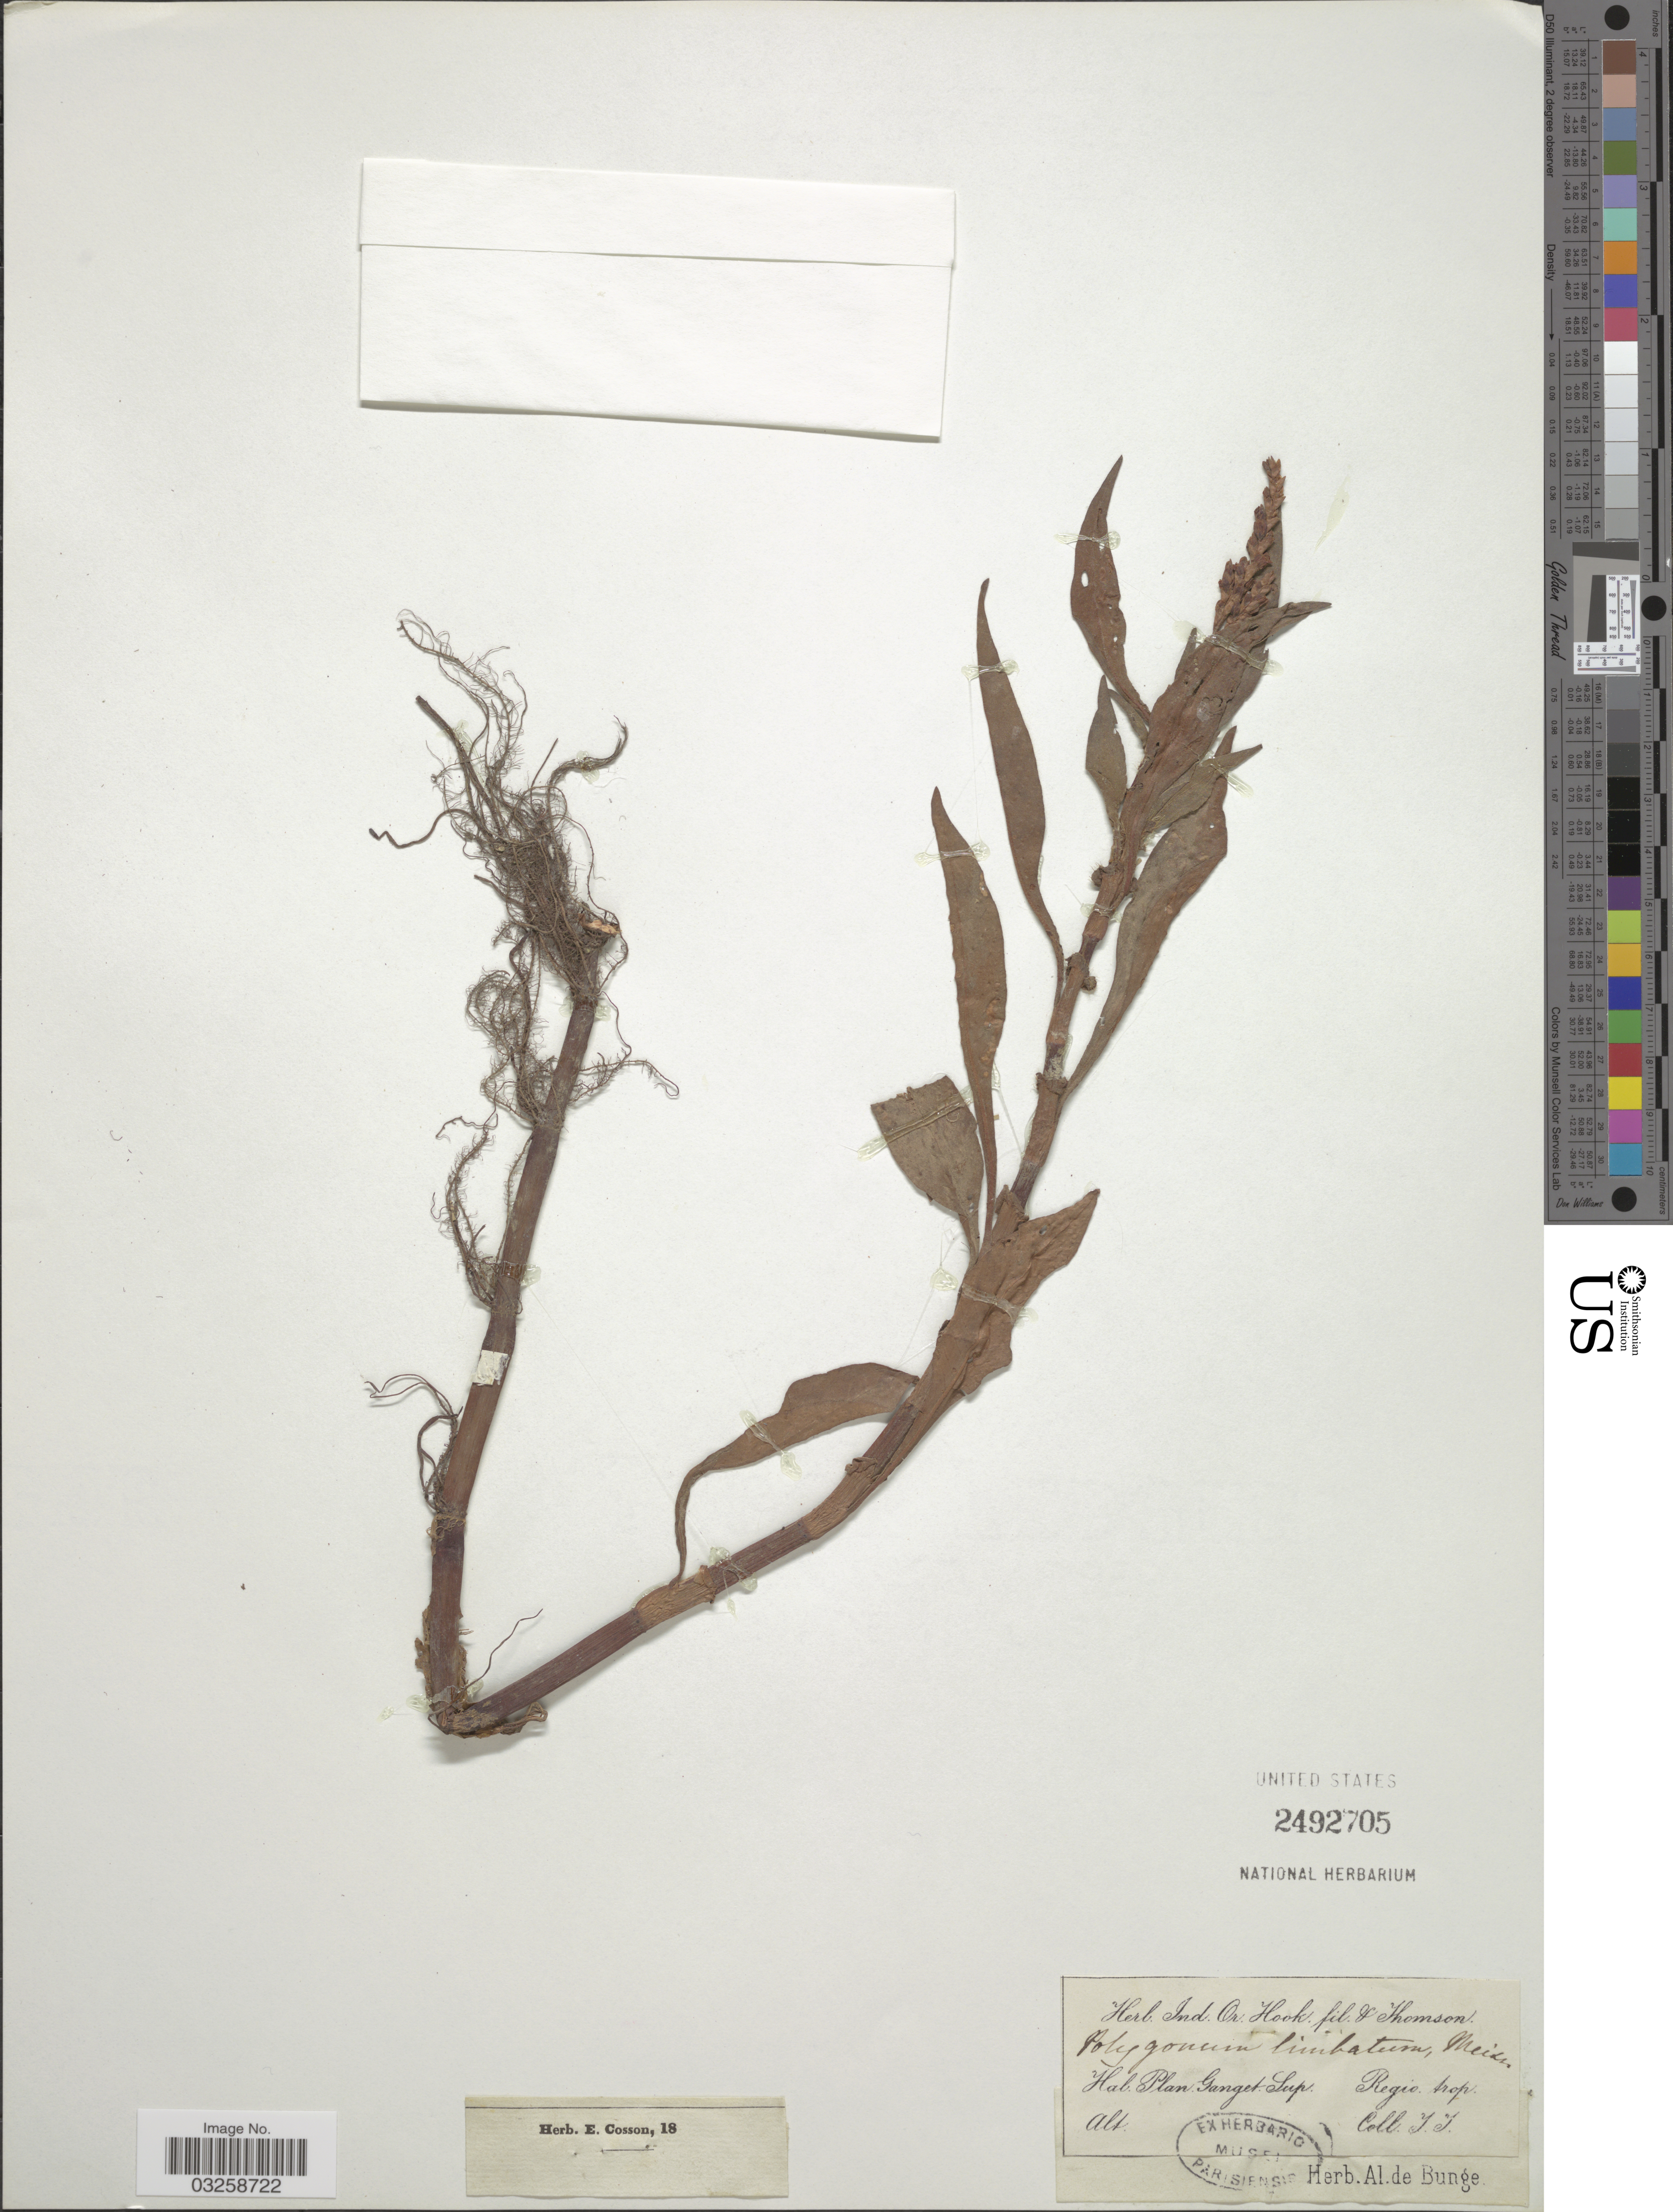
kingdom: Plantae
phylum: Tracheophyta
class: Magnoliopsida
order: Caryophyllales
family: Polygonaceae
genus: Polygonum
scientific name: Polygonum limbatum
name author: Meisn.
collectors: T. Thomson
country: India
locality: Plan. Ganget. Sup. Regio. trop.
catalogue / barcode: US 2492705